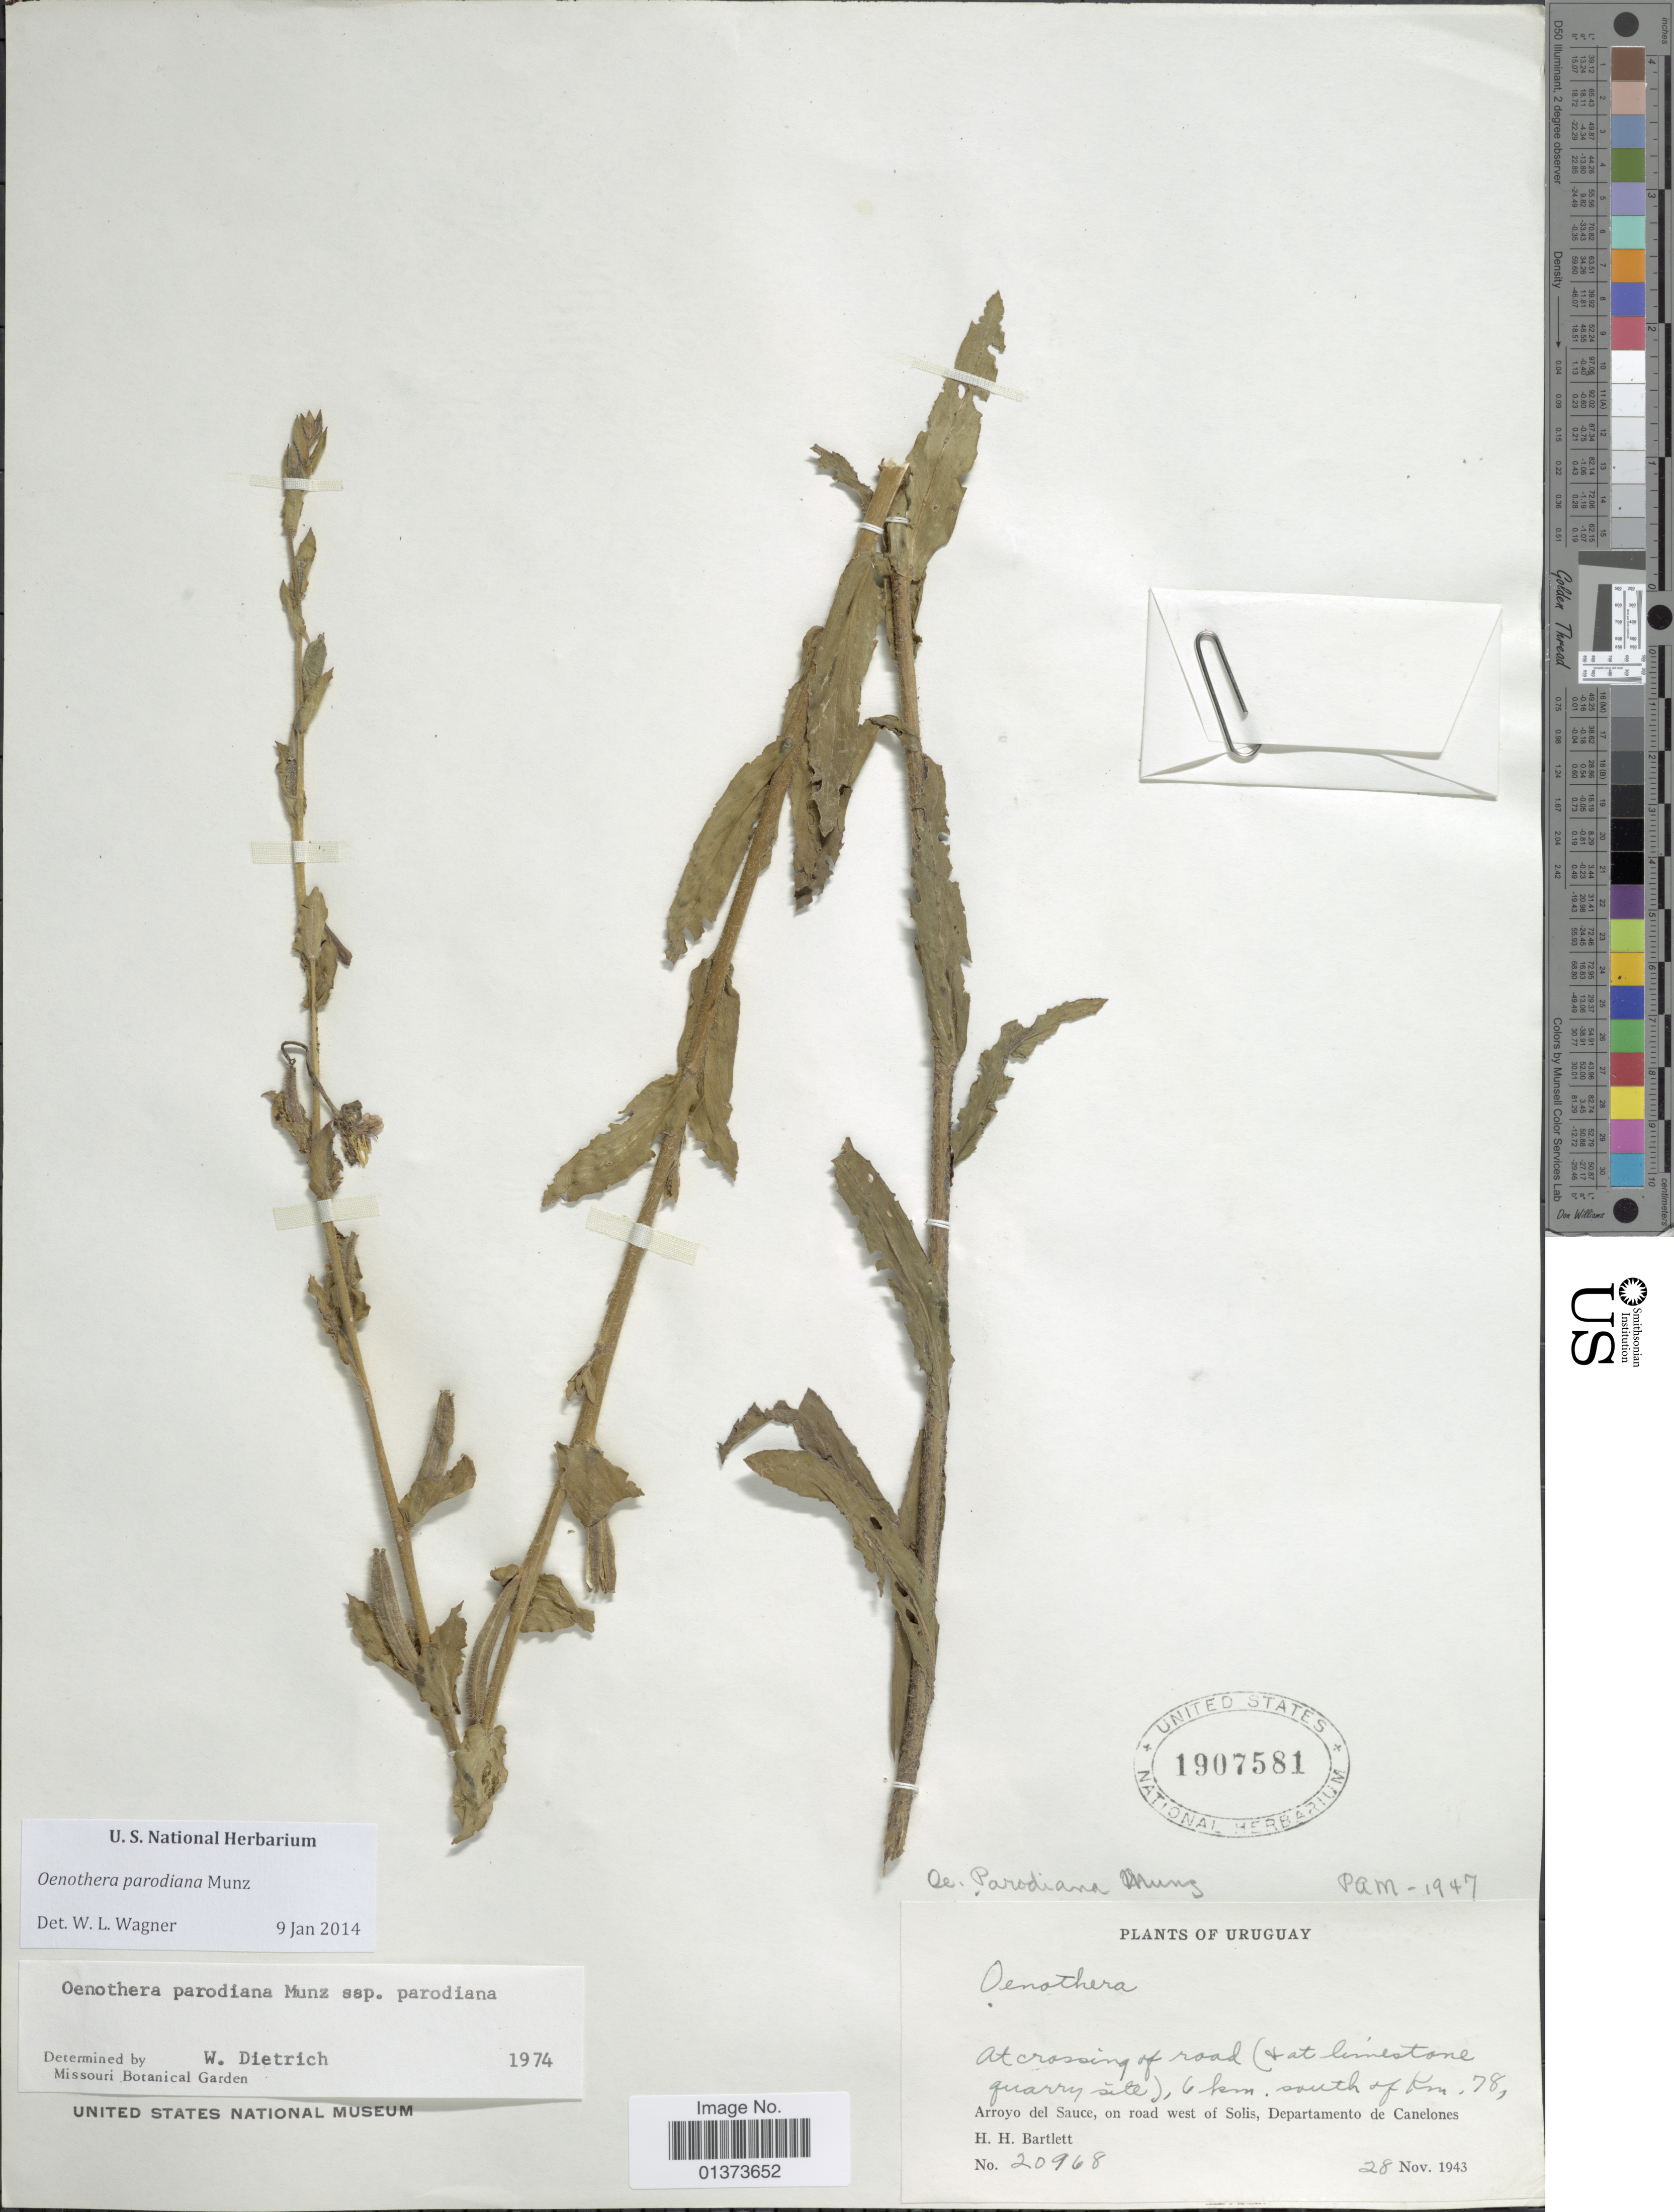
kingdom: Plantae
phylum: Tracheophyta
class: Magnoliopsida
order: Myrtales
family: Onagraceae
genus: Oenothera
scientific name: Oenothera parodiana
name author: Munz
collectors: H. H. Bartlett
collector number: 20968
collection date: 1943-11-28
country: Uruguay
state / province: Canelones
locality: Arroyo del Sauce, on road west of Solis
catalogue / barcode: US 1907581